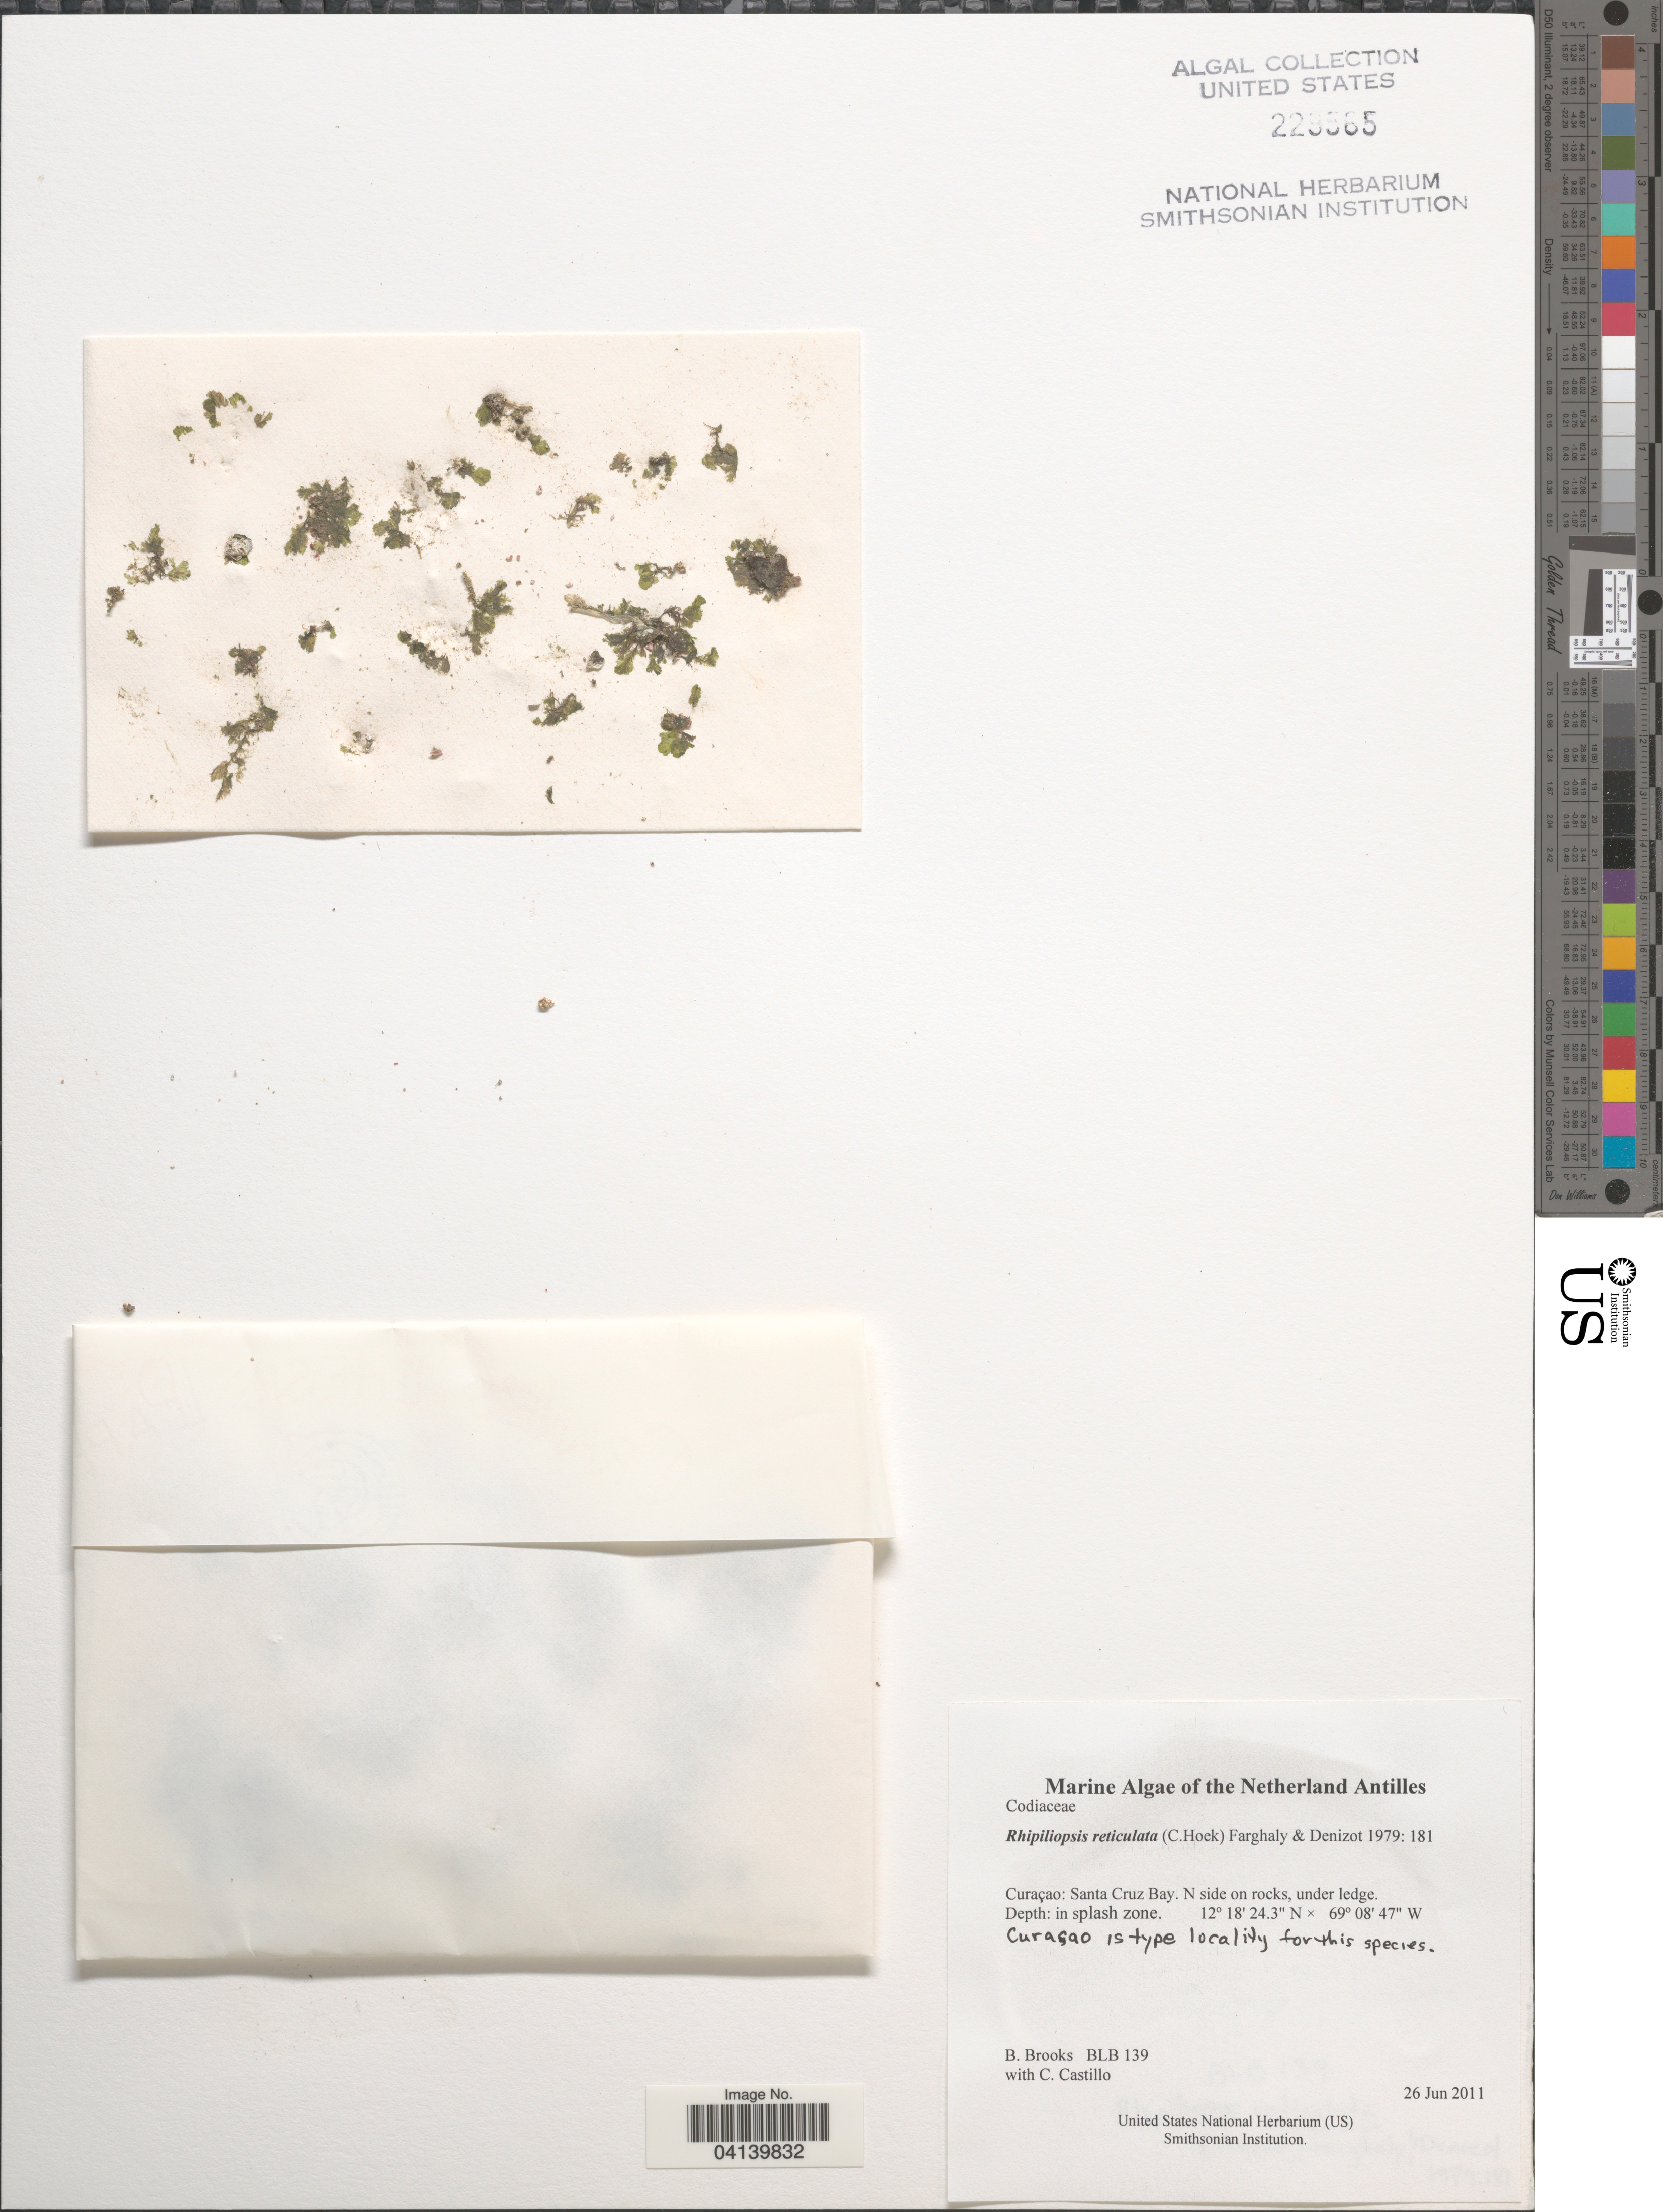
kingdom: Plantae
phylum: Chlorophyta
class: Ulvophyceae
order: Bryopsidales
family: Rhipiliaceae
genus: Rhipiliopsis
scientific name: Rhipiliopsis reticulata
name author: (C. Hoek) Farghaly & Denizot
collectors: B. Brooks & C. Castillo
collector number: BLB 139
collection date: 2011-06-26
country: Curaçao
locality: The Netherland Antilles. Santa Cruz Bay. N side on rocks, under ledge.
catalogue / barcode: US 229565